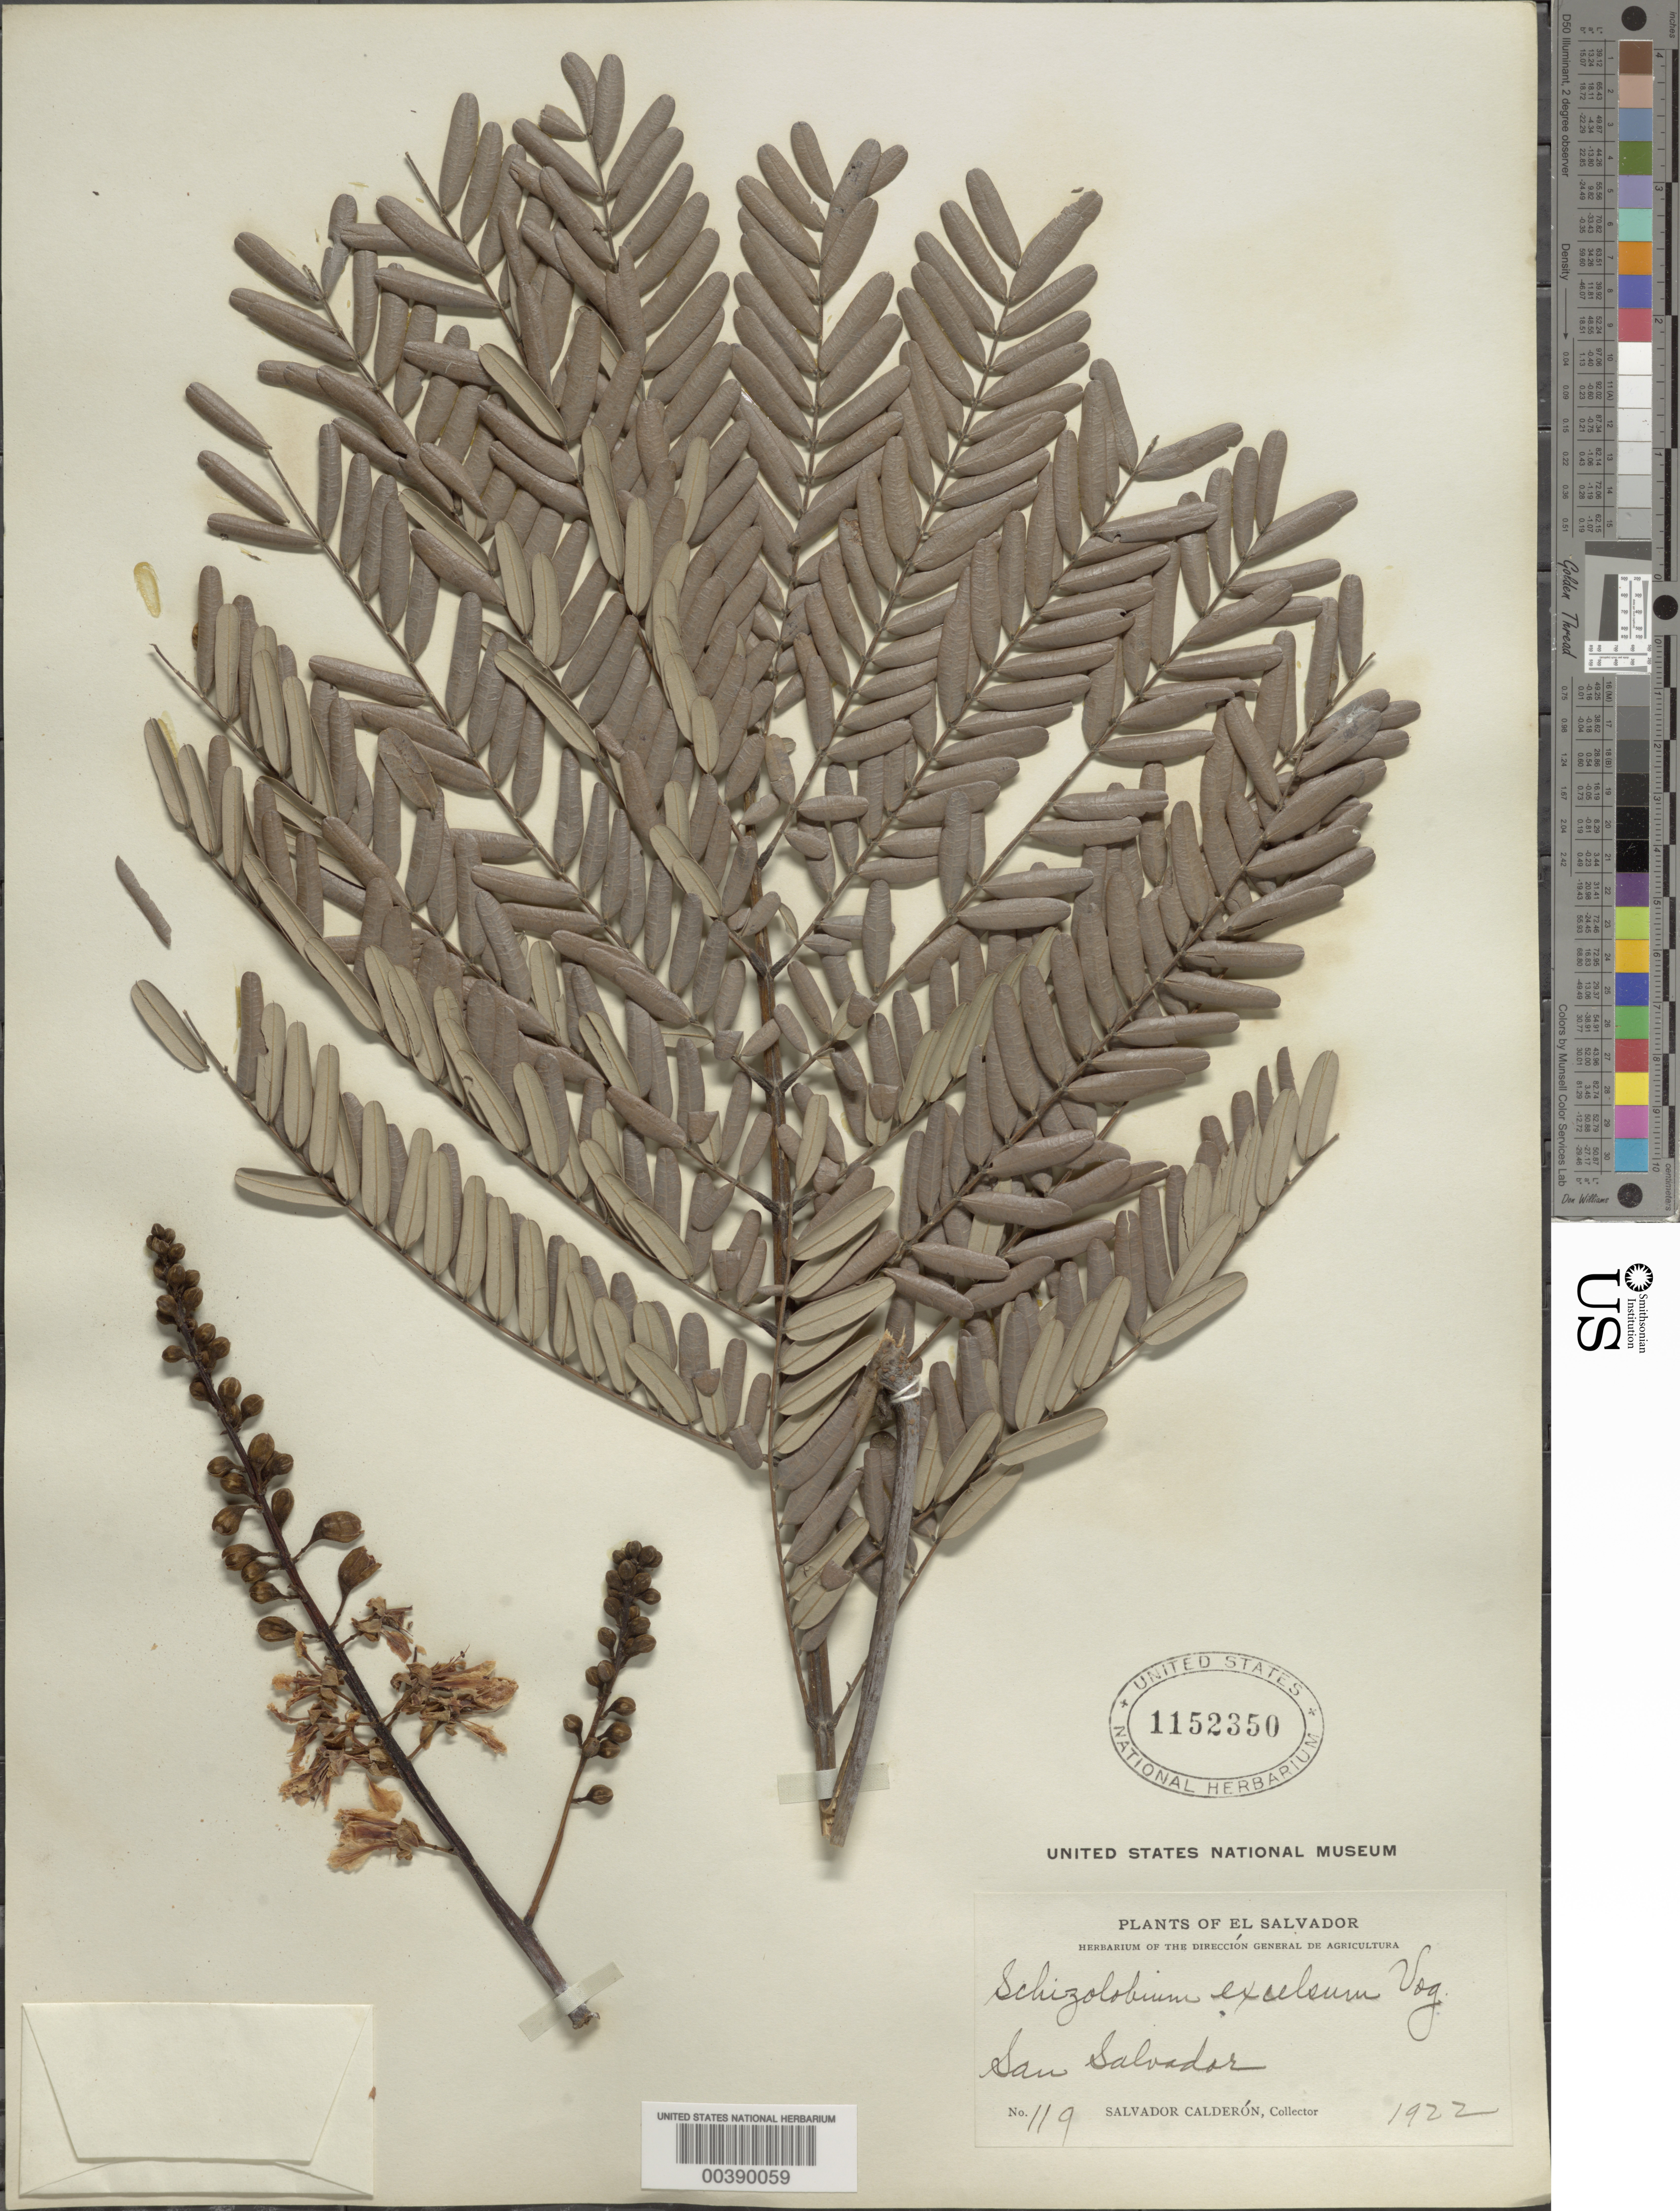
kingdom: Plantae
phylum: Tracheophyta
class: Magnoliopsida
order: Fabales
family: Fabaceae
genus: Schizolobium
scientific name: Schizolobium parahyba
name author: (Vell.) S.F. Blake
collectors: S. Calderón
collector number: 119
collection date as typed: Jan 1922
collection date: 1922-01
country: El Salvador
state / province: San Salvador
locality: San salvador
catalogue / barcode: US 1152350